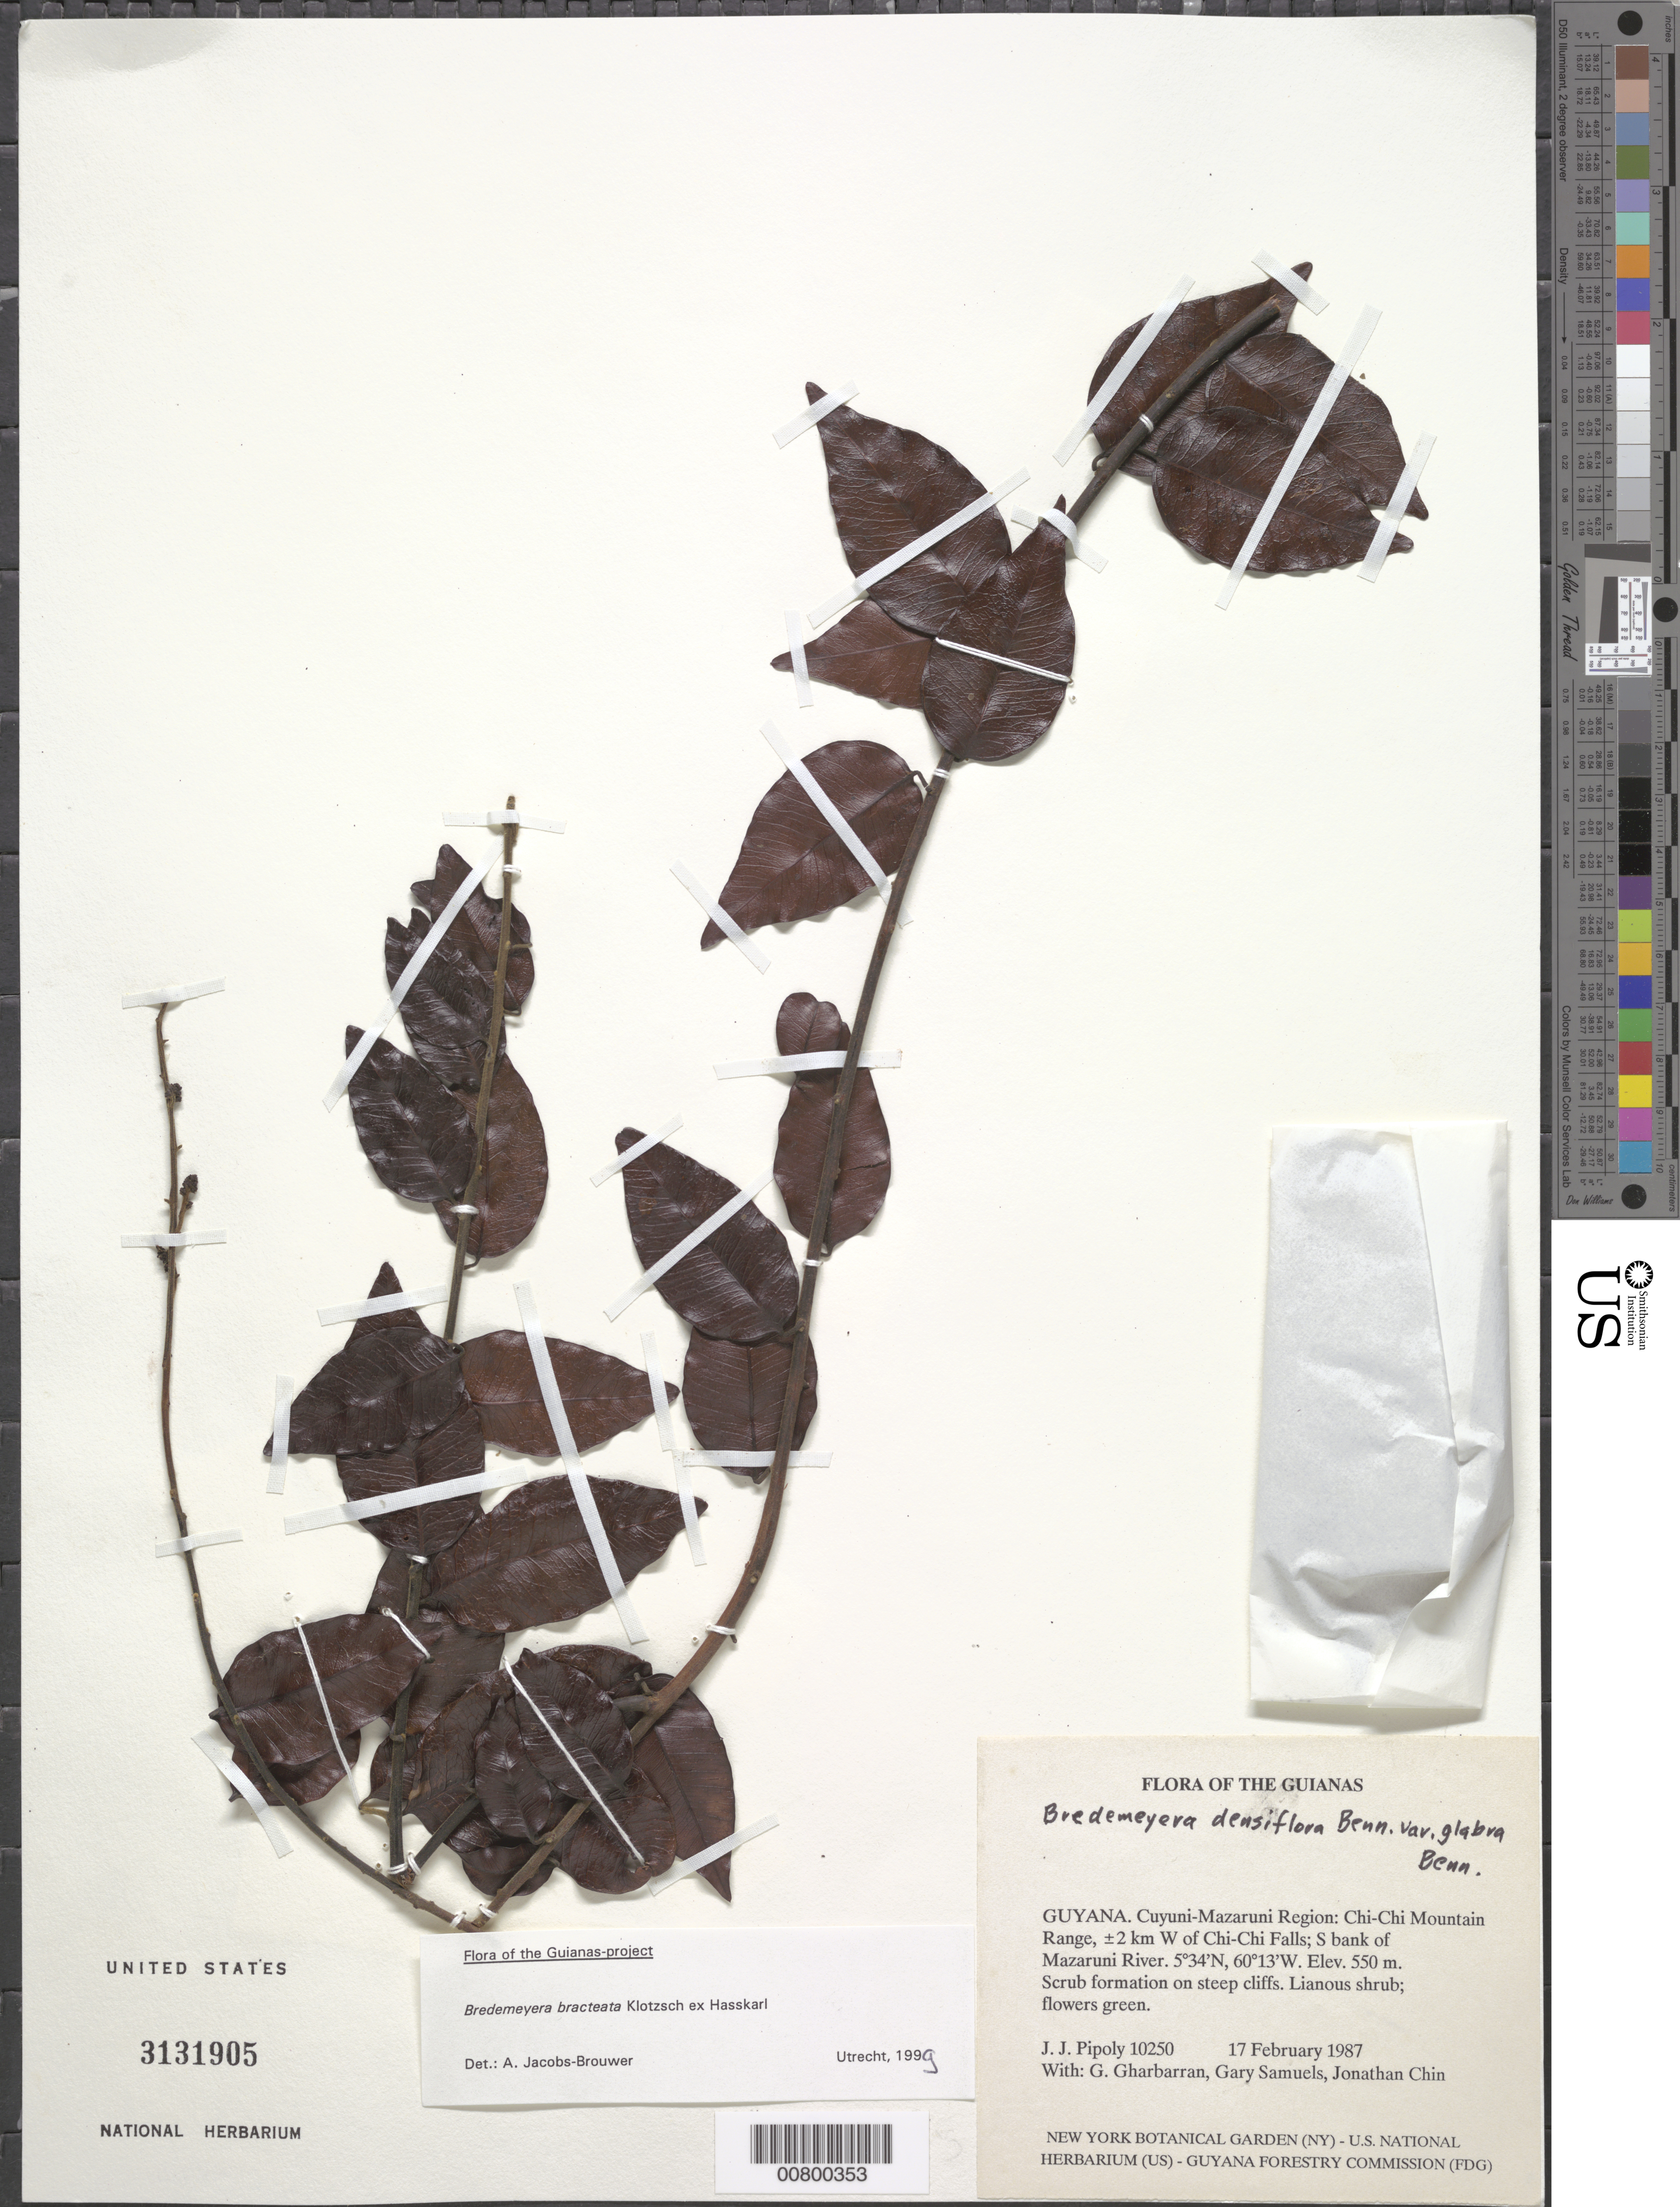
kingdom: Plantae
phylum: Tracheophyta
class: Magnoliopsida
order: Fabales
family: Polygalaceae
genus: Bredemeyera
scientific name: Bredemeyera bracteata var. glabra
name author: A.W. Benn.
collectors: J. J. Pipoly, G. Gharbarran, G. Samuels & J. Chin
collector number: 10250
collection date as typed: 17 February 1987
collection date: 1987-02-17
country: Guyana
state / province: Cuyuni-Mazaruni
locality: Chi-Chi Mountain Range, ±2 km W of Chi-Chi Falls; S bank of Mazaruni River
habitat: Scrub formation on steep cliffs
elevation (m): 550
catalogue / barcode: US 3131905